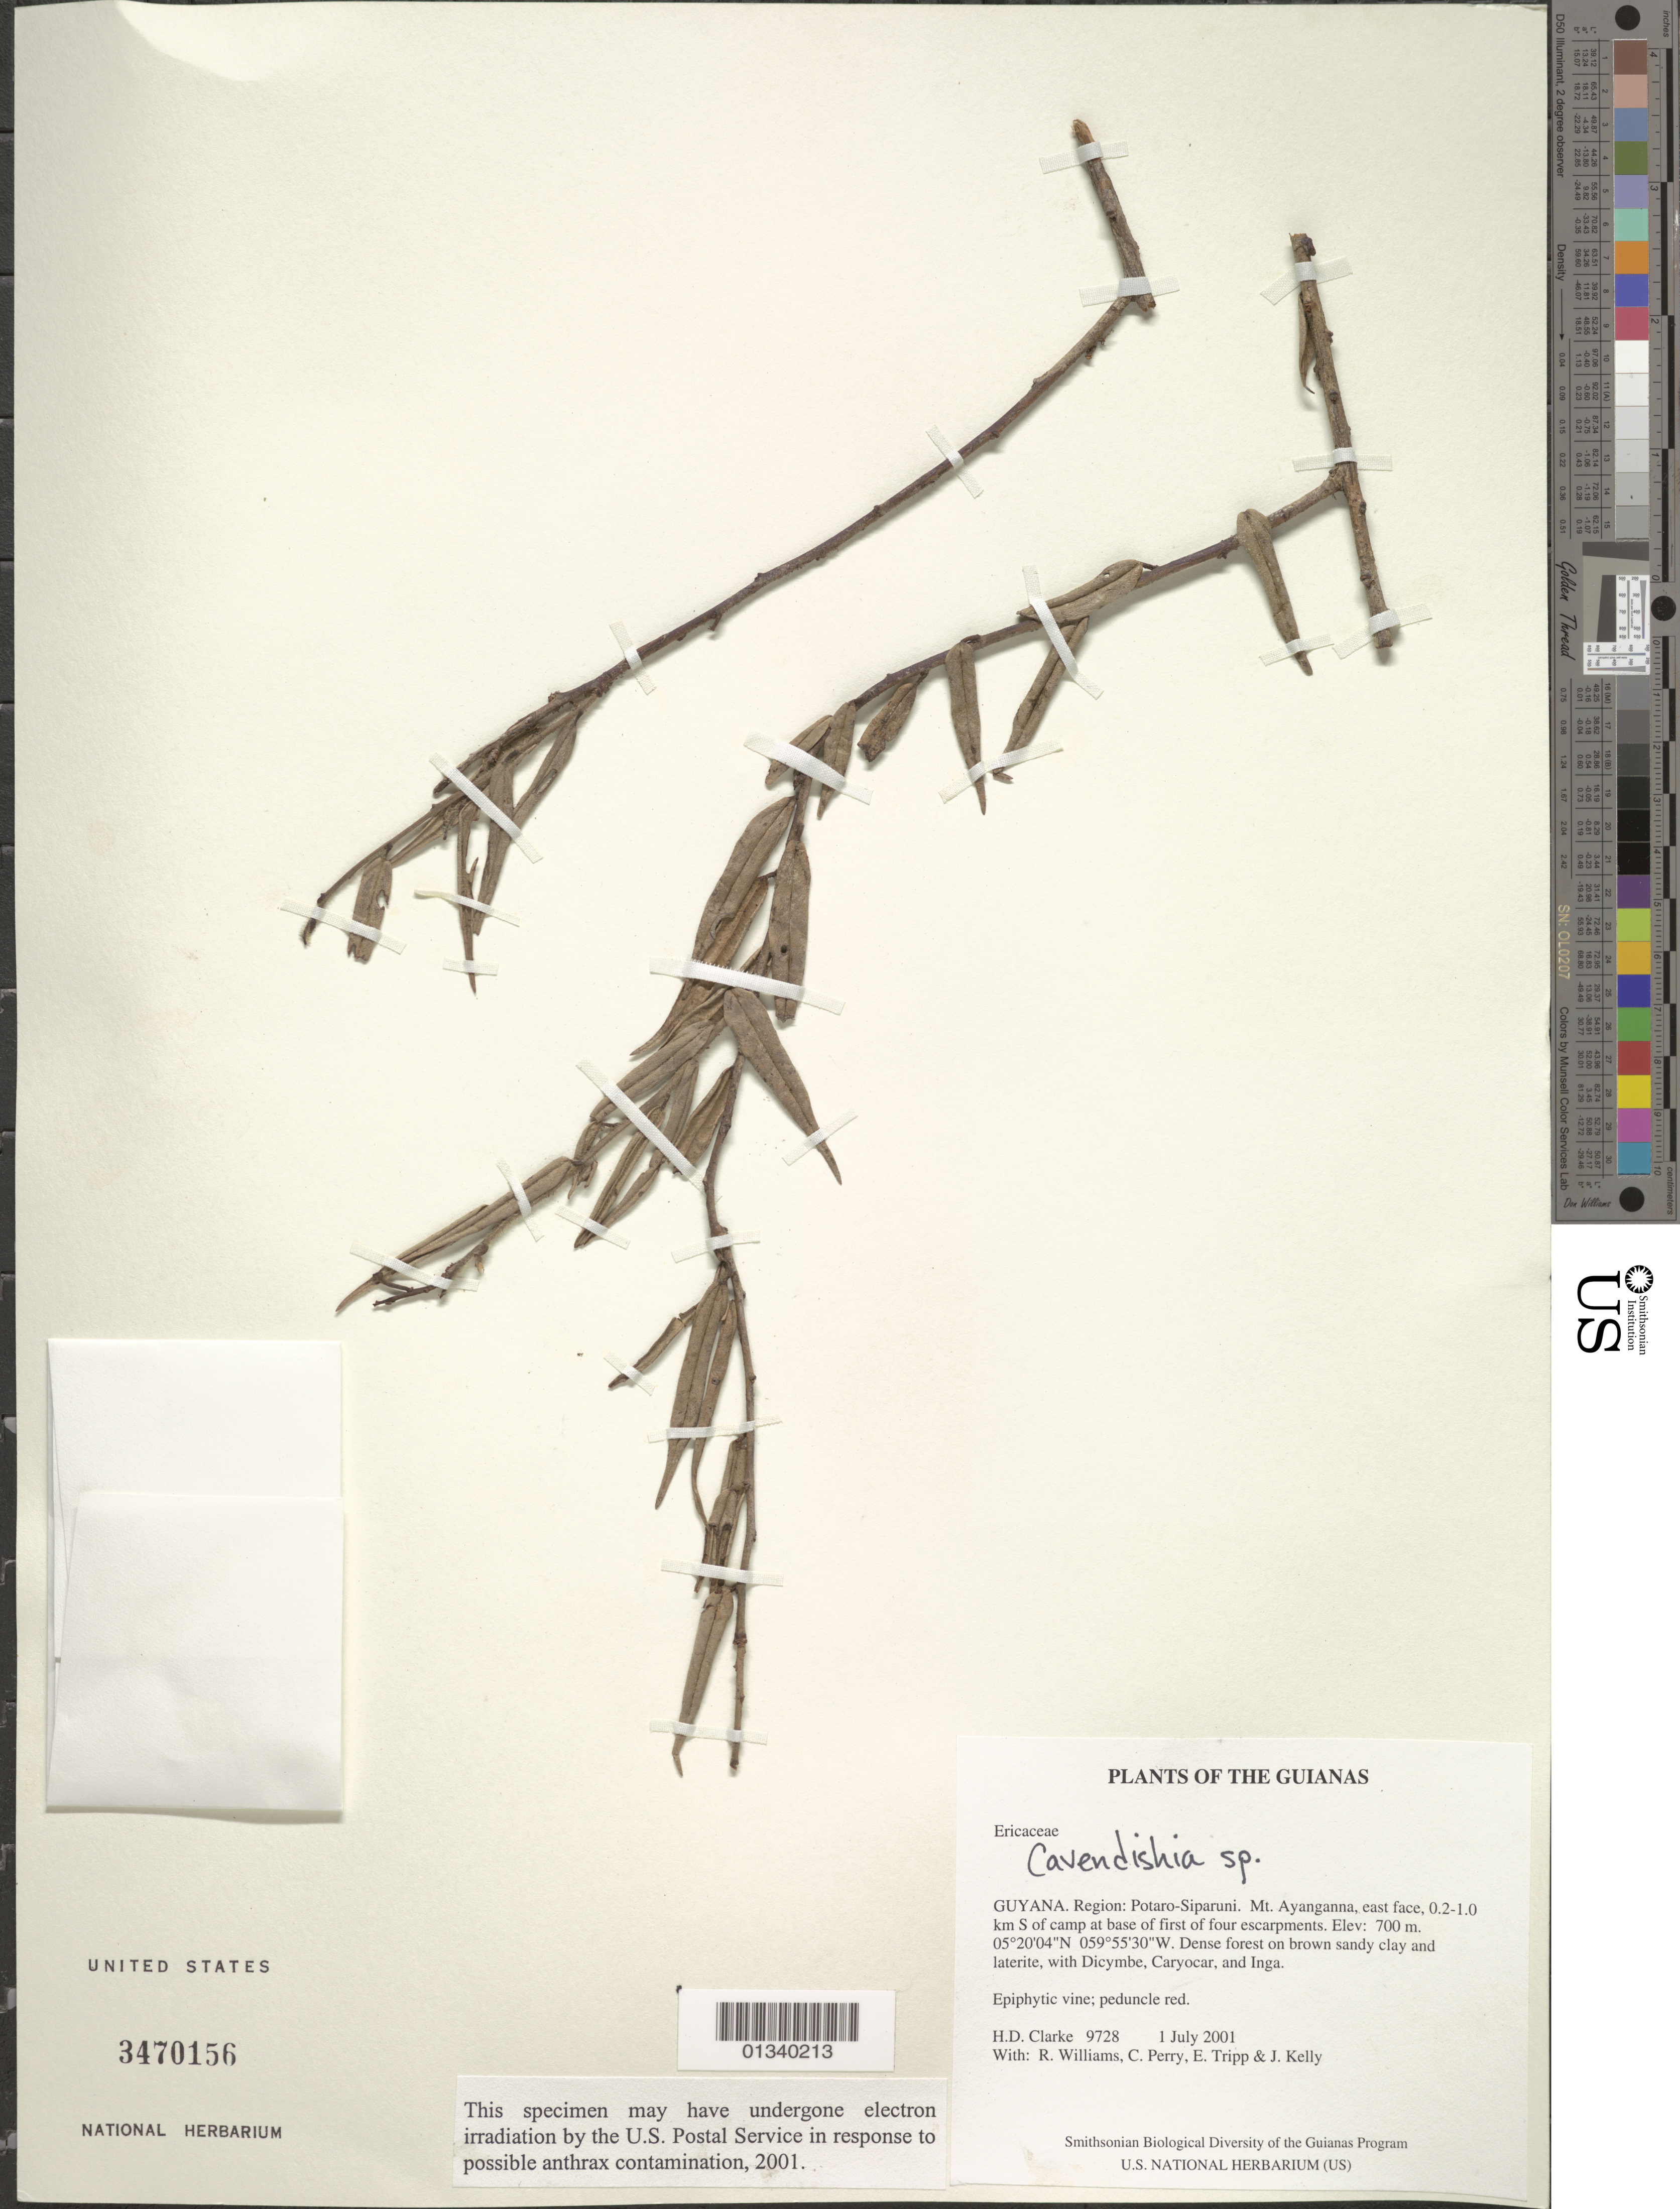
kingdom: Plantae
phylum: Tracheophyta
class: Magnoliopsida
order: Ericales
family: Ericaceae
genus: Cavendishia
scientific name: Cavendishia sp.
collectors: H. D. Clarke, R. Williams, C. Perry, E. Tripp & J. Kelly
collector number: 9728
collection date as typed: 1 July 2001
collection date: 2001-07-01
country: Guyana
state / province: Potaro-Siparuni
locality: Mt. Ayanganna, east face, 0.2-1.0 km S of camp at base of first of four escarpments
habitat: Dense forest on brown sandy clay and laterite, with Dicymbe, Caryocar, and Inga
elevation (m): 700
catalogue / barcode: US 3470156